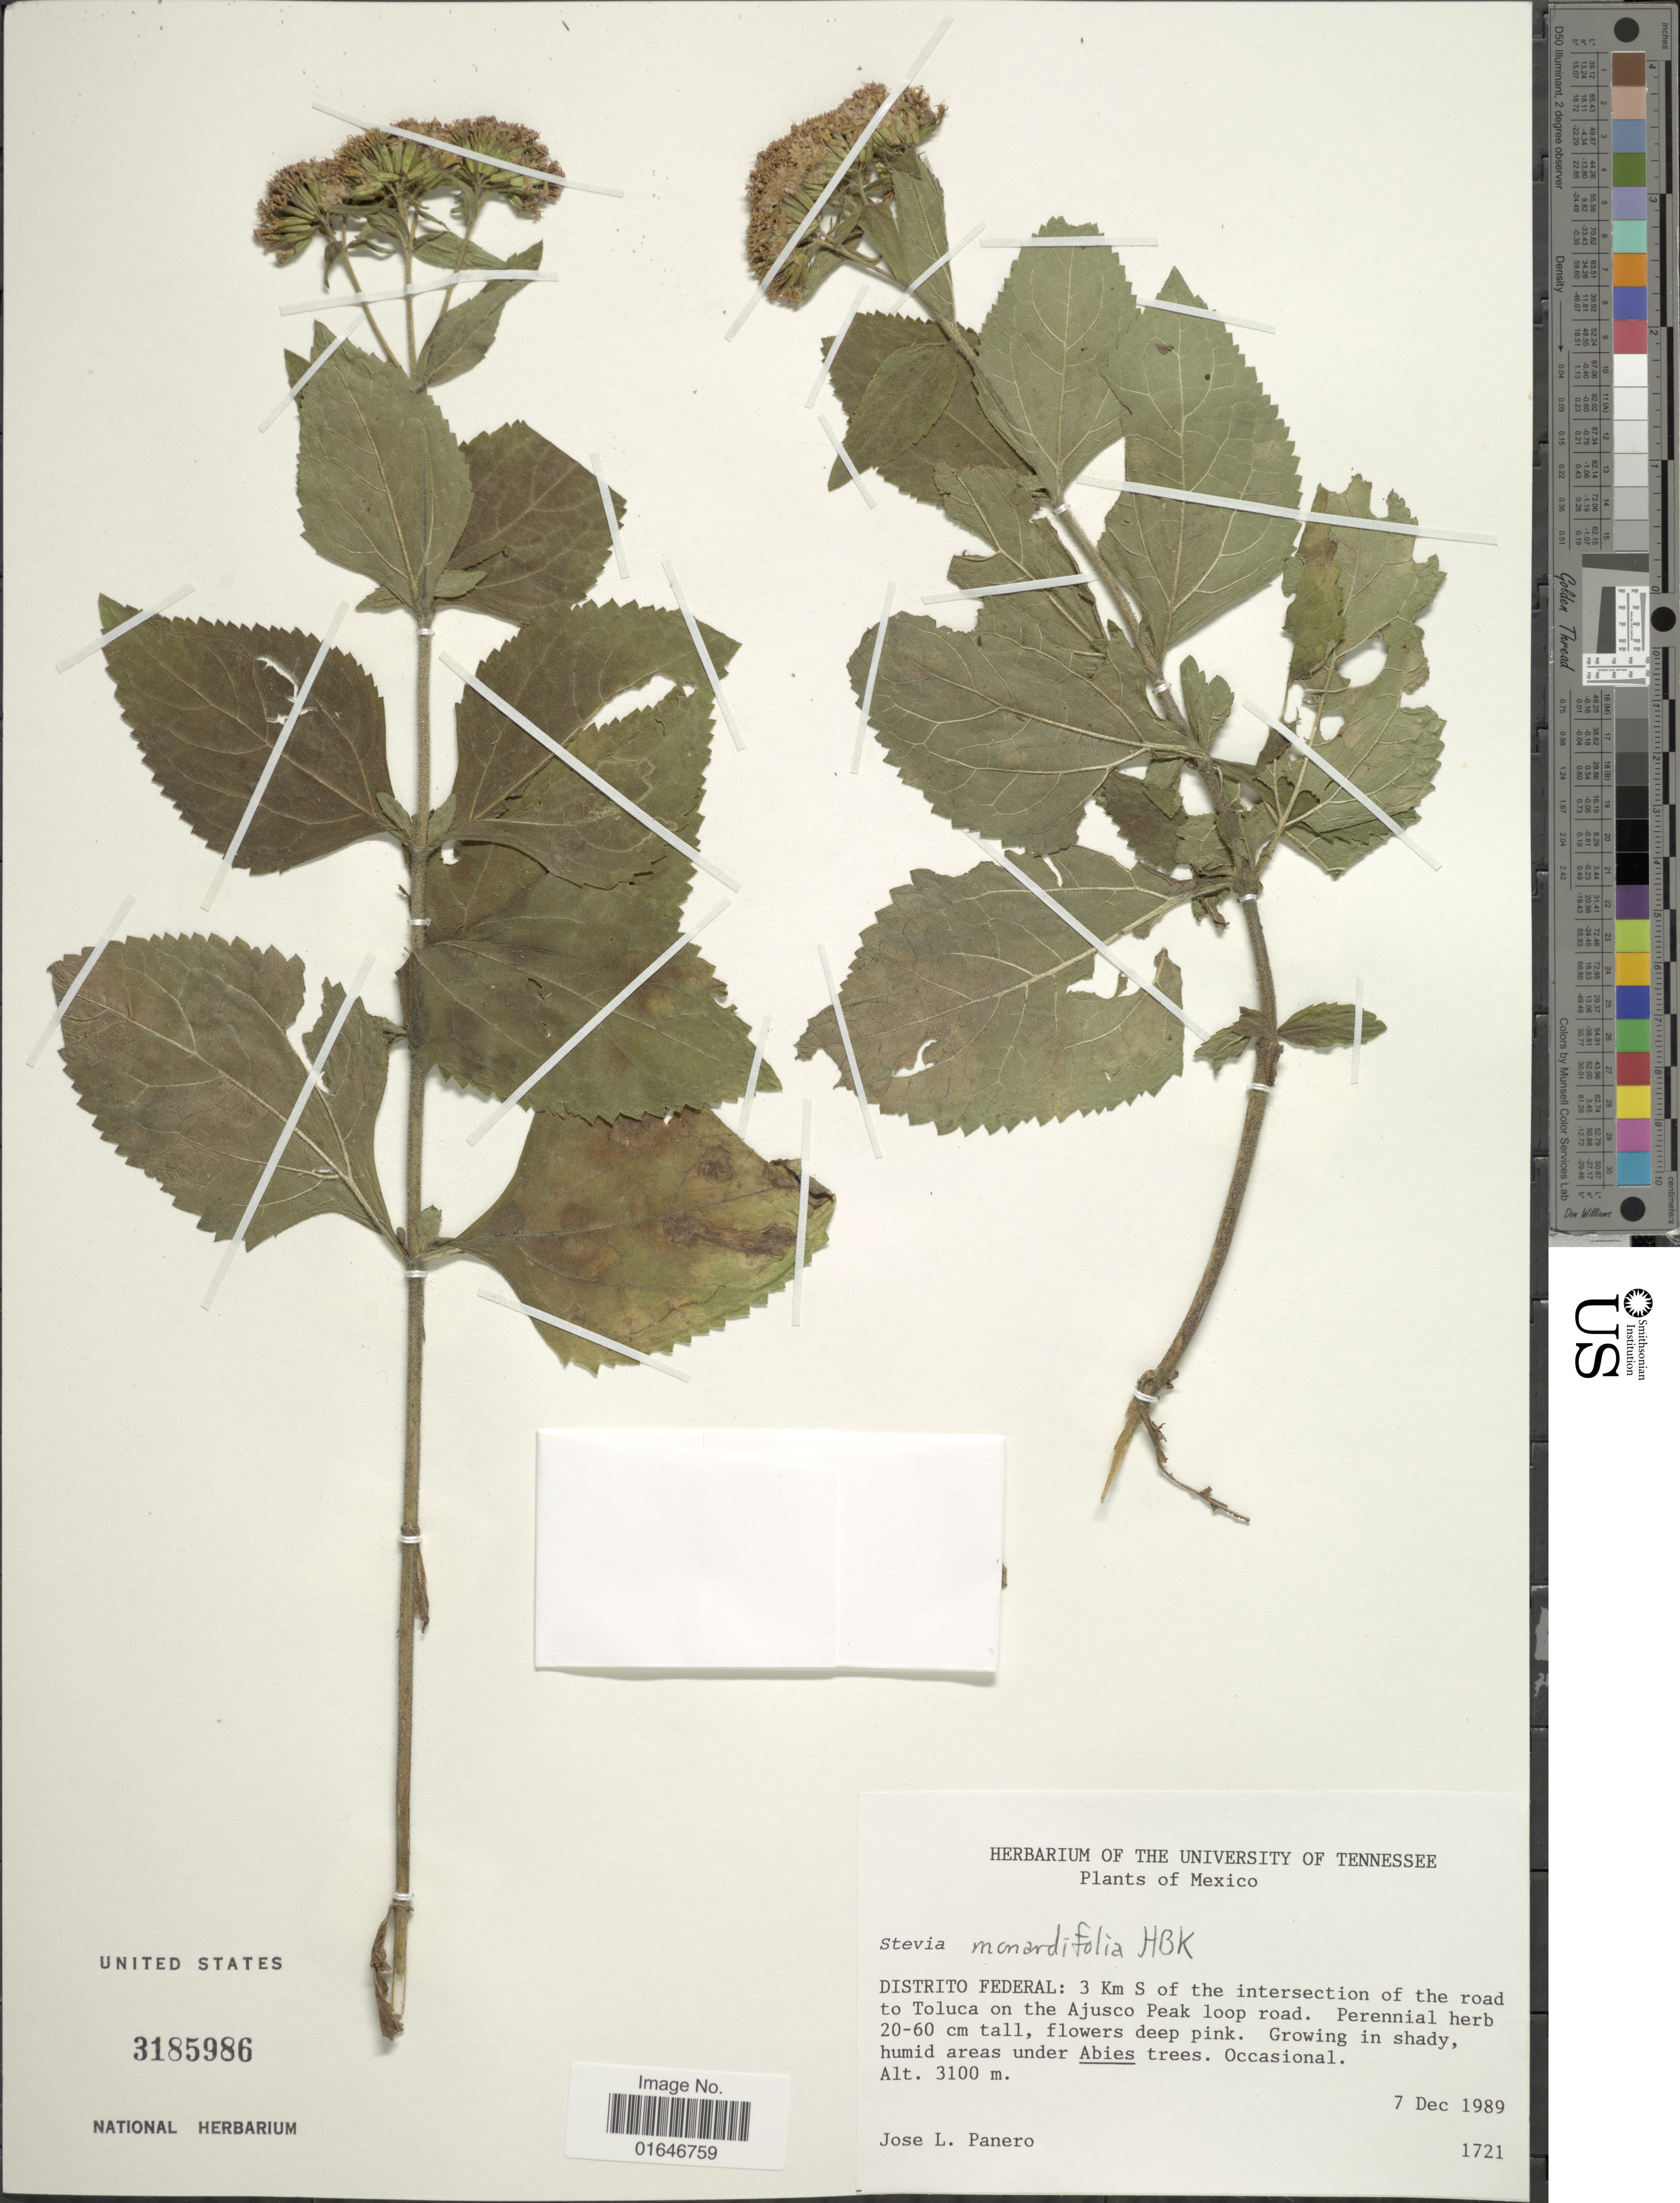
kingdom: Plantae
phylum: Tracheophyta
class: Magnoliopsida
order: Asterales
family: Asteraceae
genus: Stevia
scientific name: Stevia monardifolia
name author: Kunth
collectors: J. L. Panero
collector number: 1721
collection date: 1989-12-07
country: Mexico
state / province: Distrito Federal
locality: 3 Km S of the intersection of the road to Toluca on the Ajusco Peak loop road.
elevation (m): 3100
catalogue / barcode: US 3185986